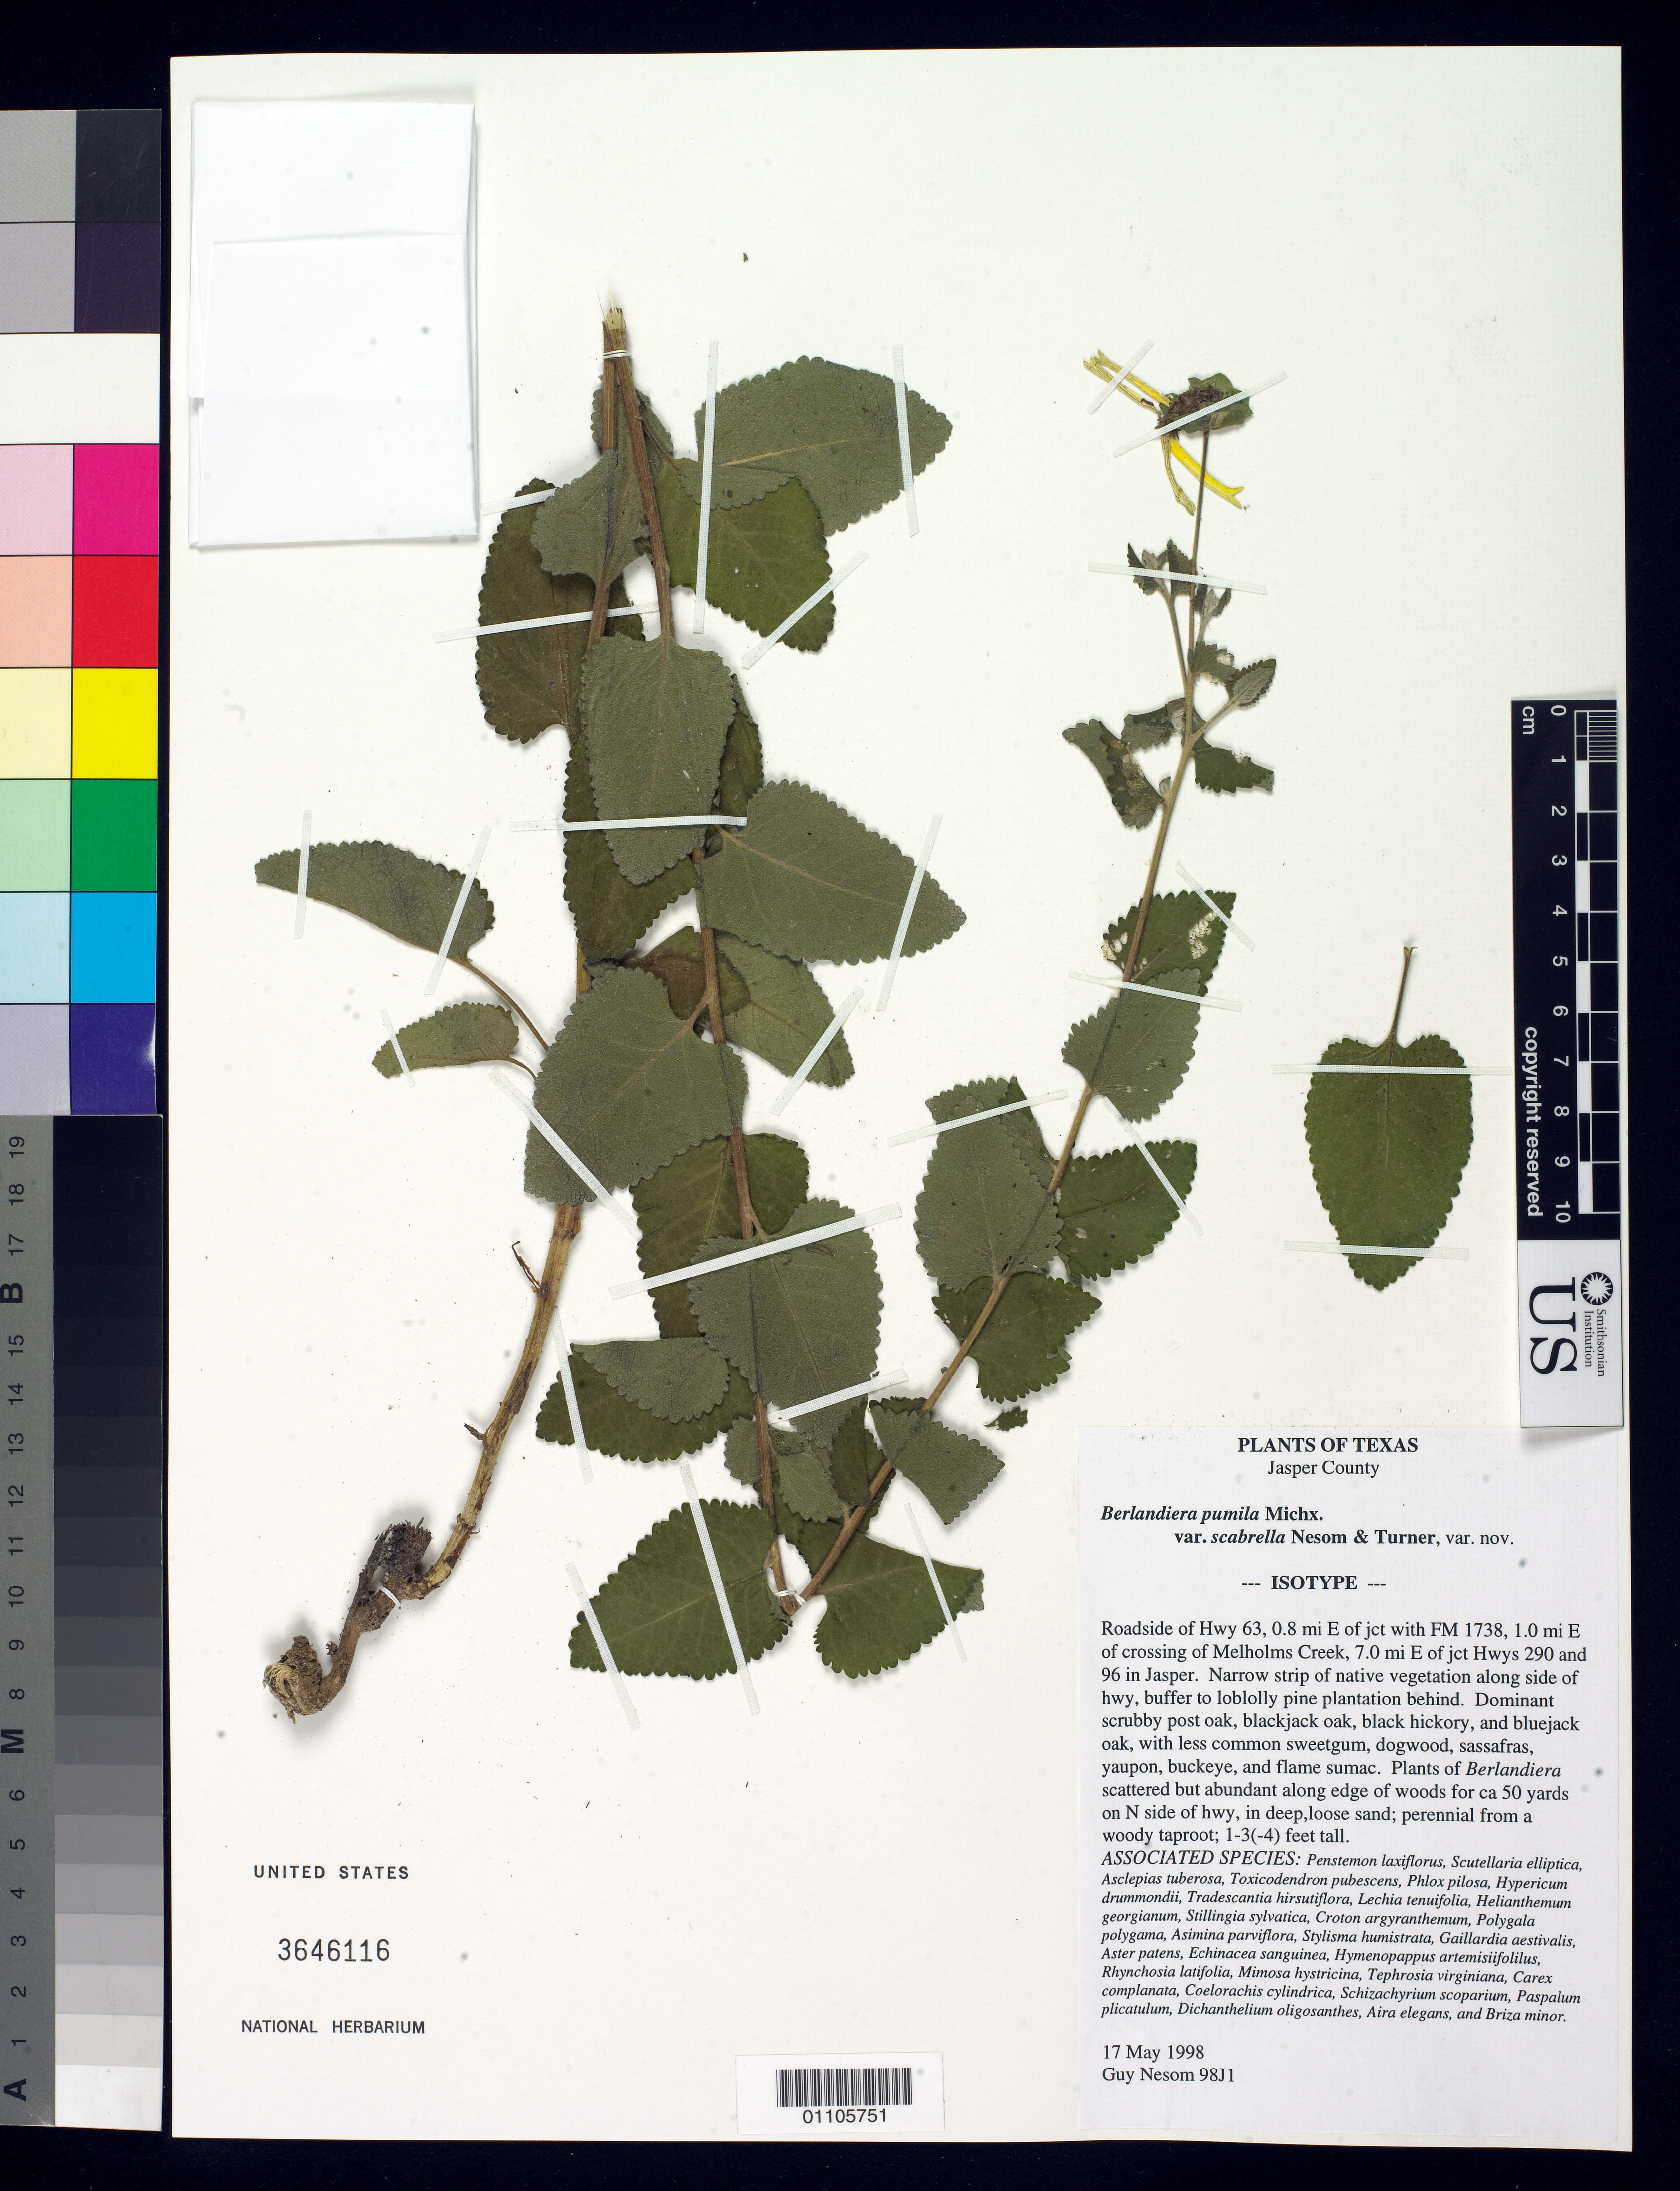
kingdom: Plantae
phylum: Tracheophyta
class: Magnoliopsida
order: Asterales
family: Asteraceae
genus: Berlandiera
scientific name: Berlandiera pumila var. scabrella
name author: G.L. Nesom & B.L. Turner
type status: Isotype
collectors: G. L. Nesom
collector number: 98J1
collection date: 1998-05-17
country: United States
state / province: Texas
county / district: Jasper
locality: Jasper County. Roadside of Hwy 63, 0.8 mi E of jct with FM 1738, 1.0 mi E of crossing of Melholms Creek, 7.0 mi E of jct Hwys 290 and 96 in Jasper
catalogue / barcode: US 3646116